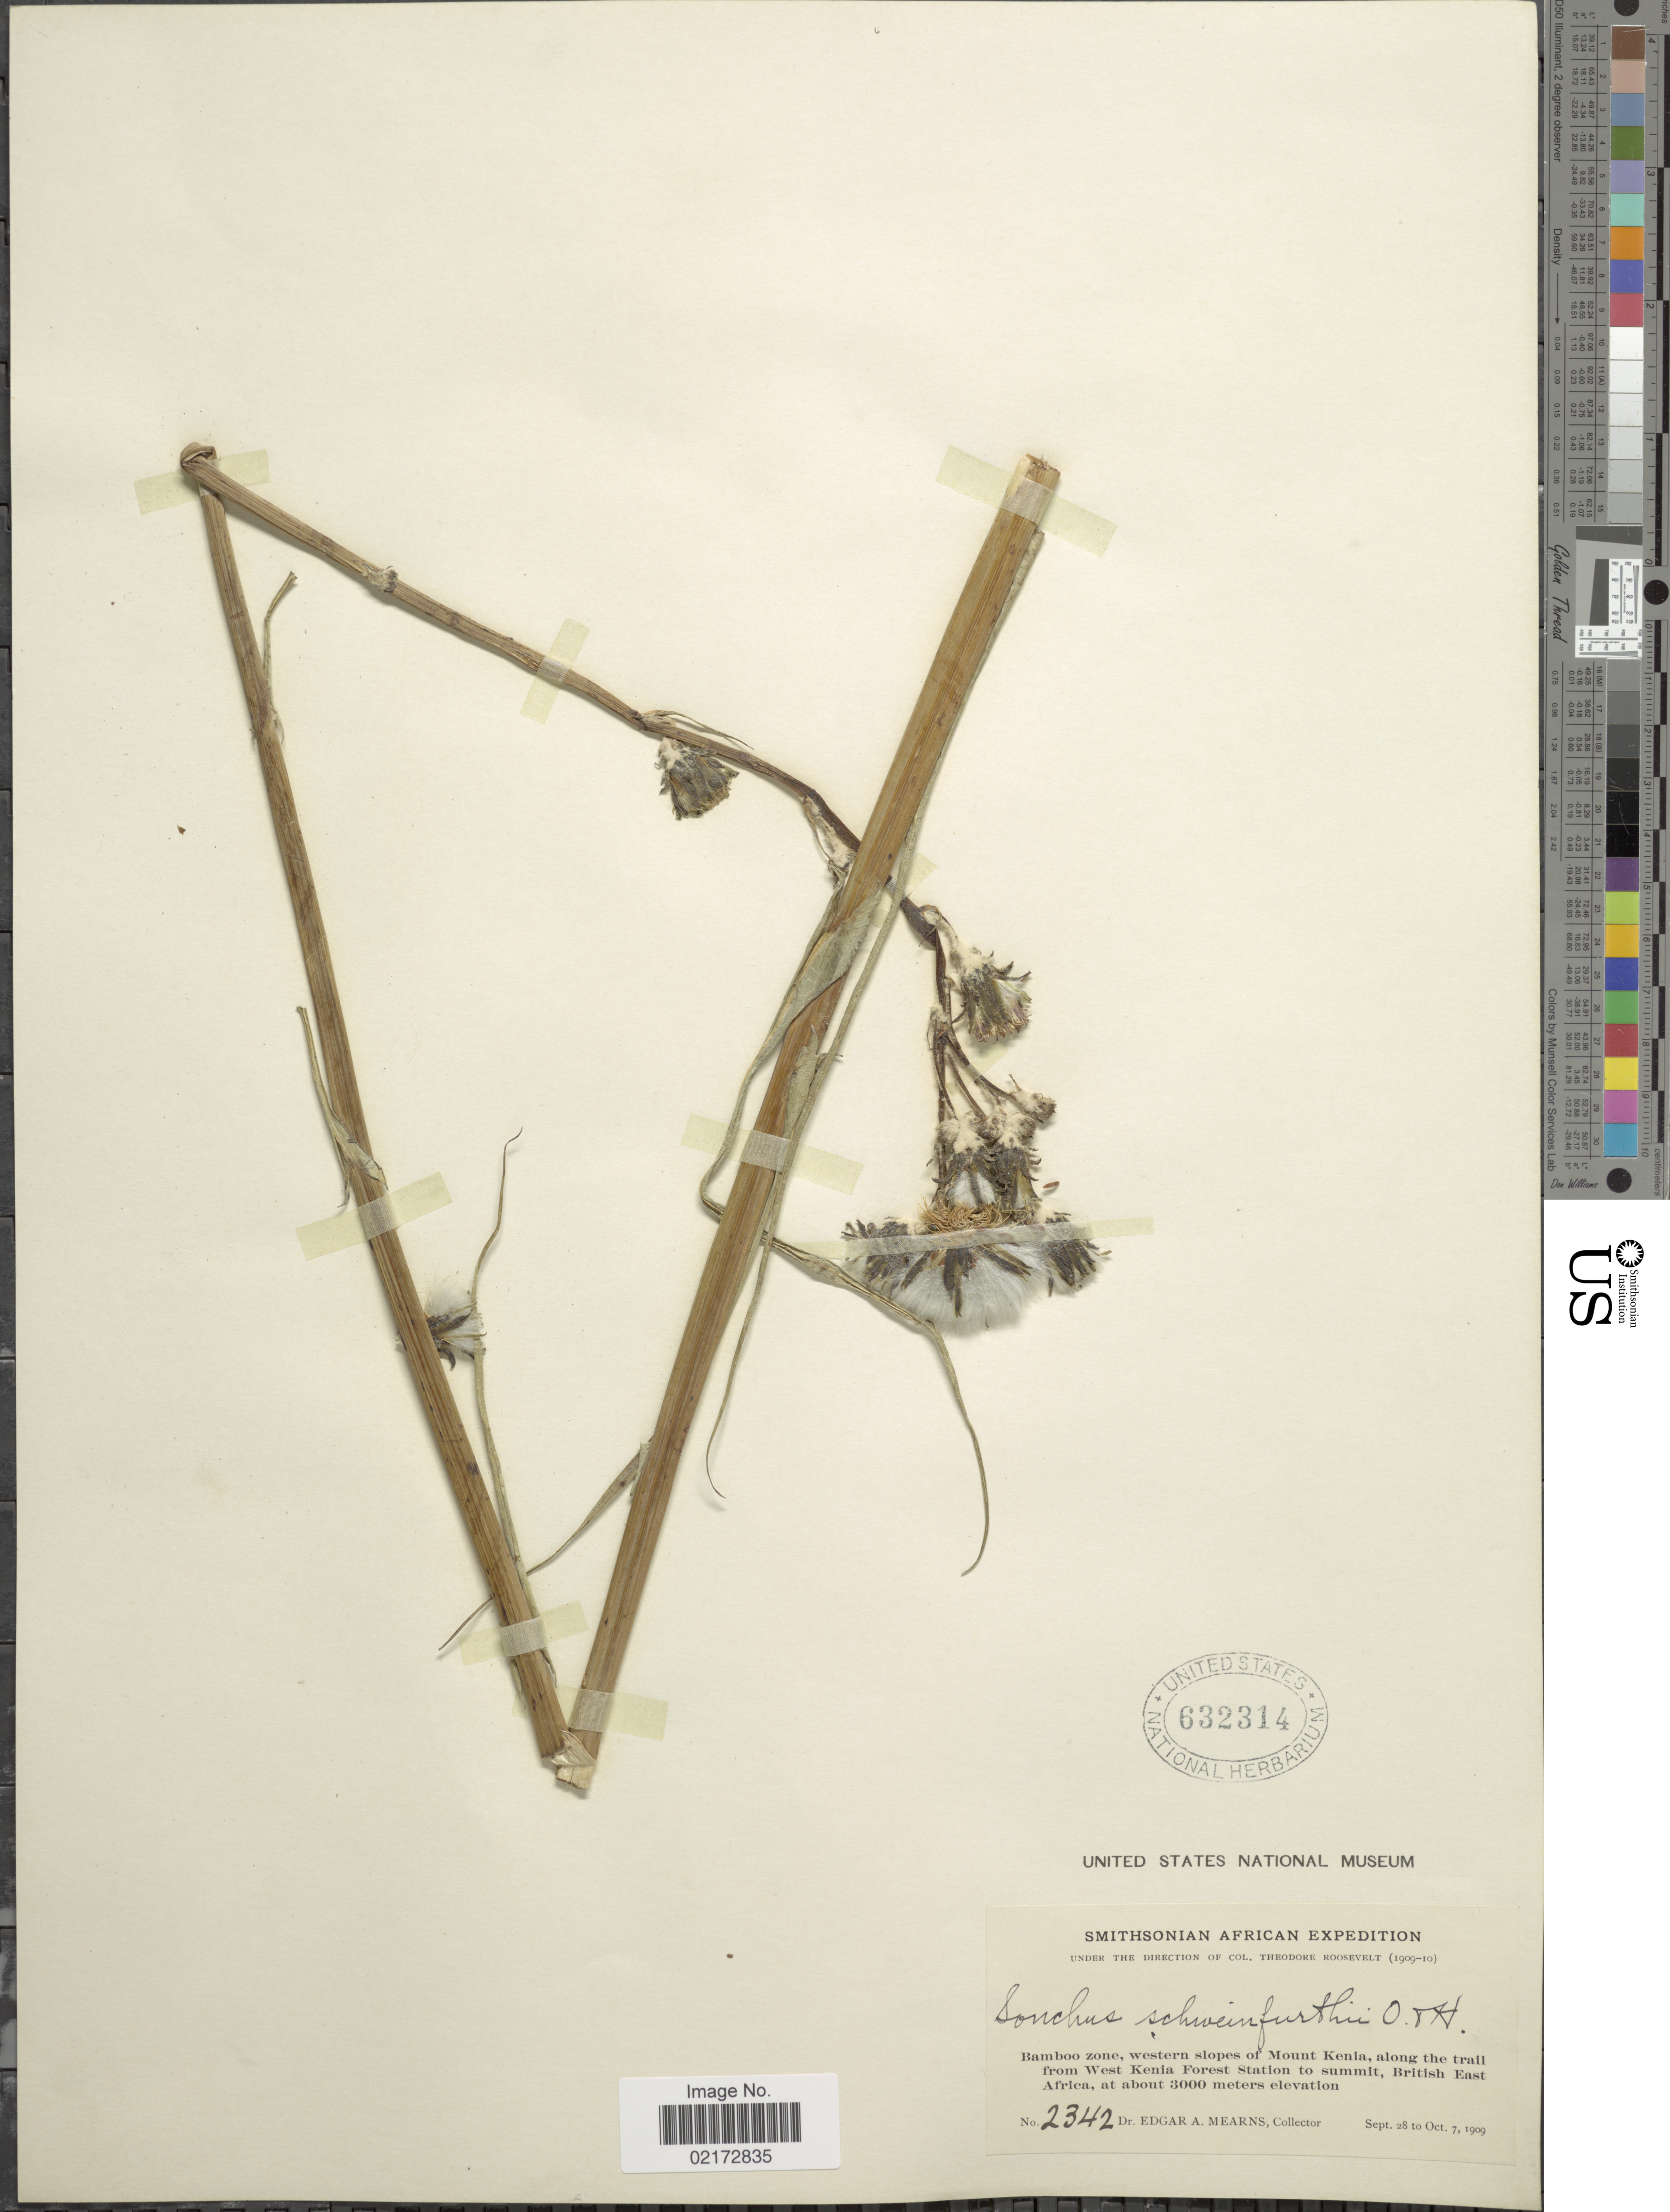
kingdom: Plantae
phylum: Tracheophyta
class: Magnoliopsida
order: Asterales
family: Asteraceae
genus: Sonchus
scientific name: Sonchus schweinfurthii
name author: Oliv. & Hiern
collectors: E. A. Mearns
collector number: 2342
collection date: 1909-09-28/1909-10-07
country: Kenya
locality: Bamboo Zone, western slopes of Mount Kenia, along the trail from West Kenia Forest Station to summit, British East Africa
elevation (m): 3000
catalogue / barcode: US 632314